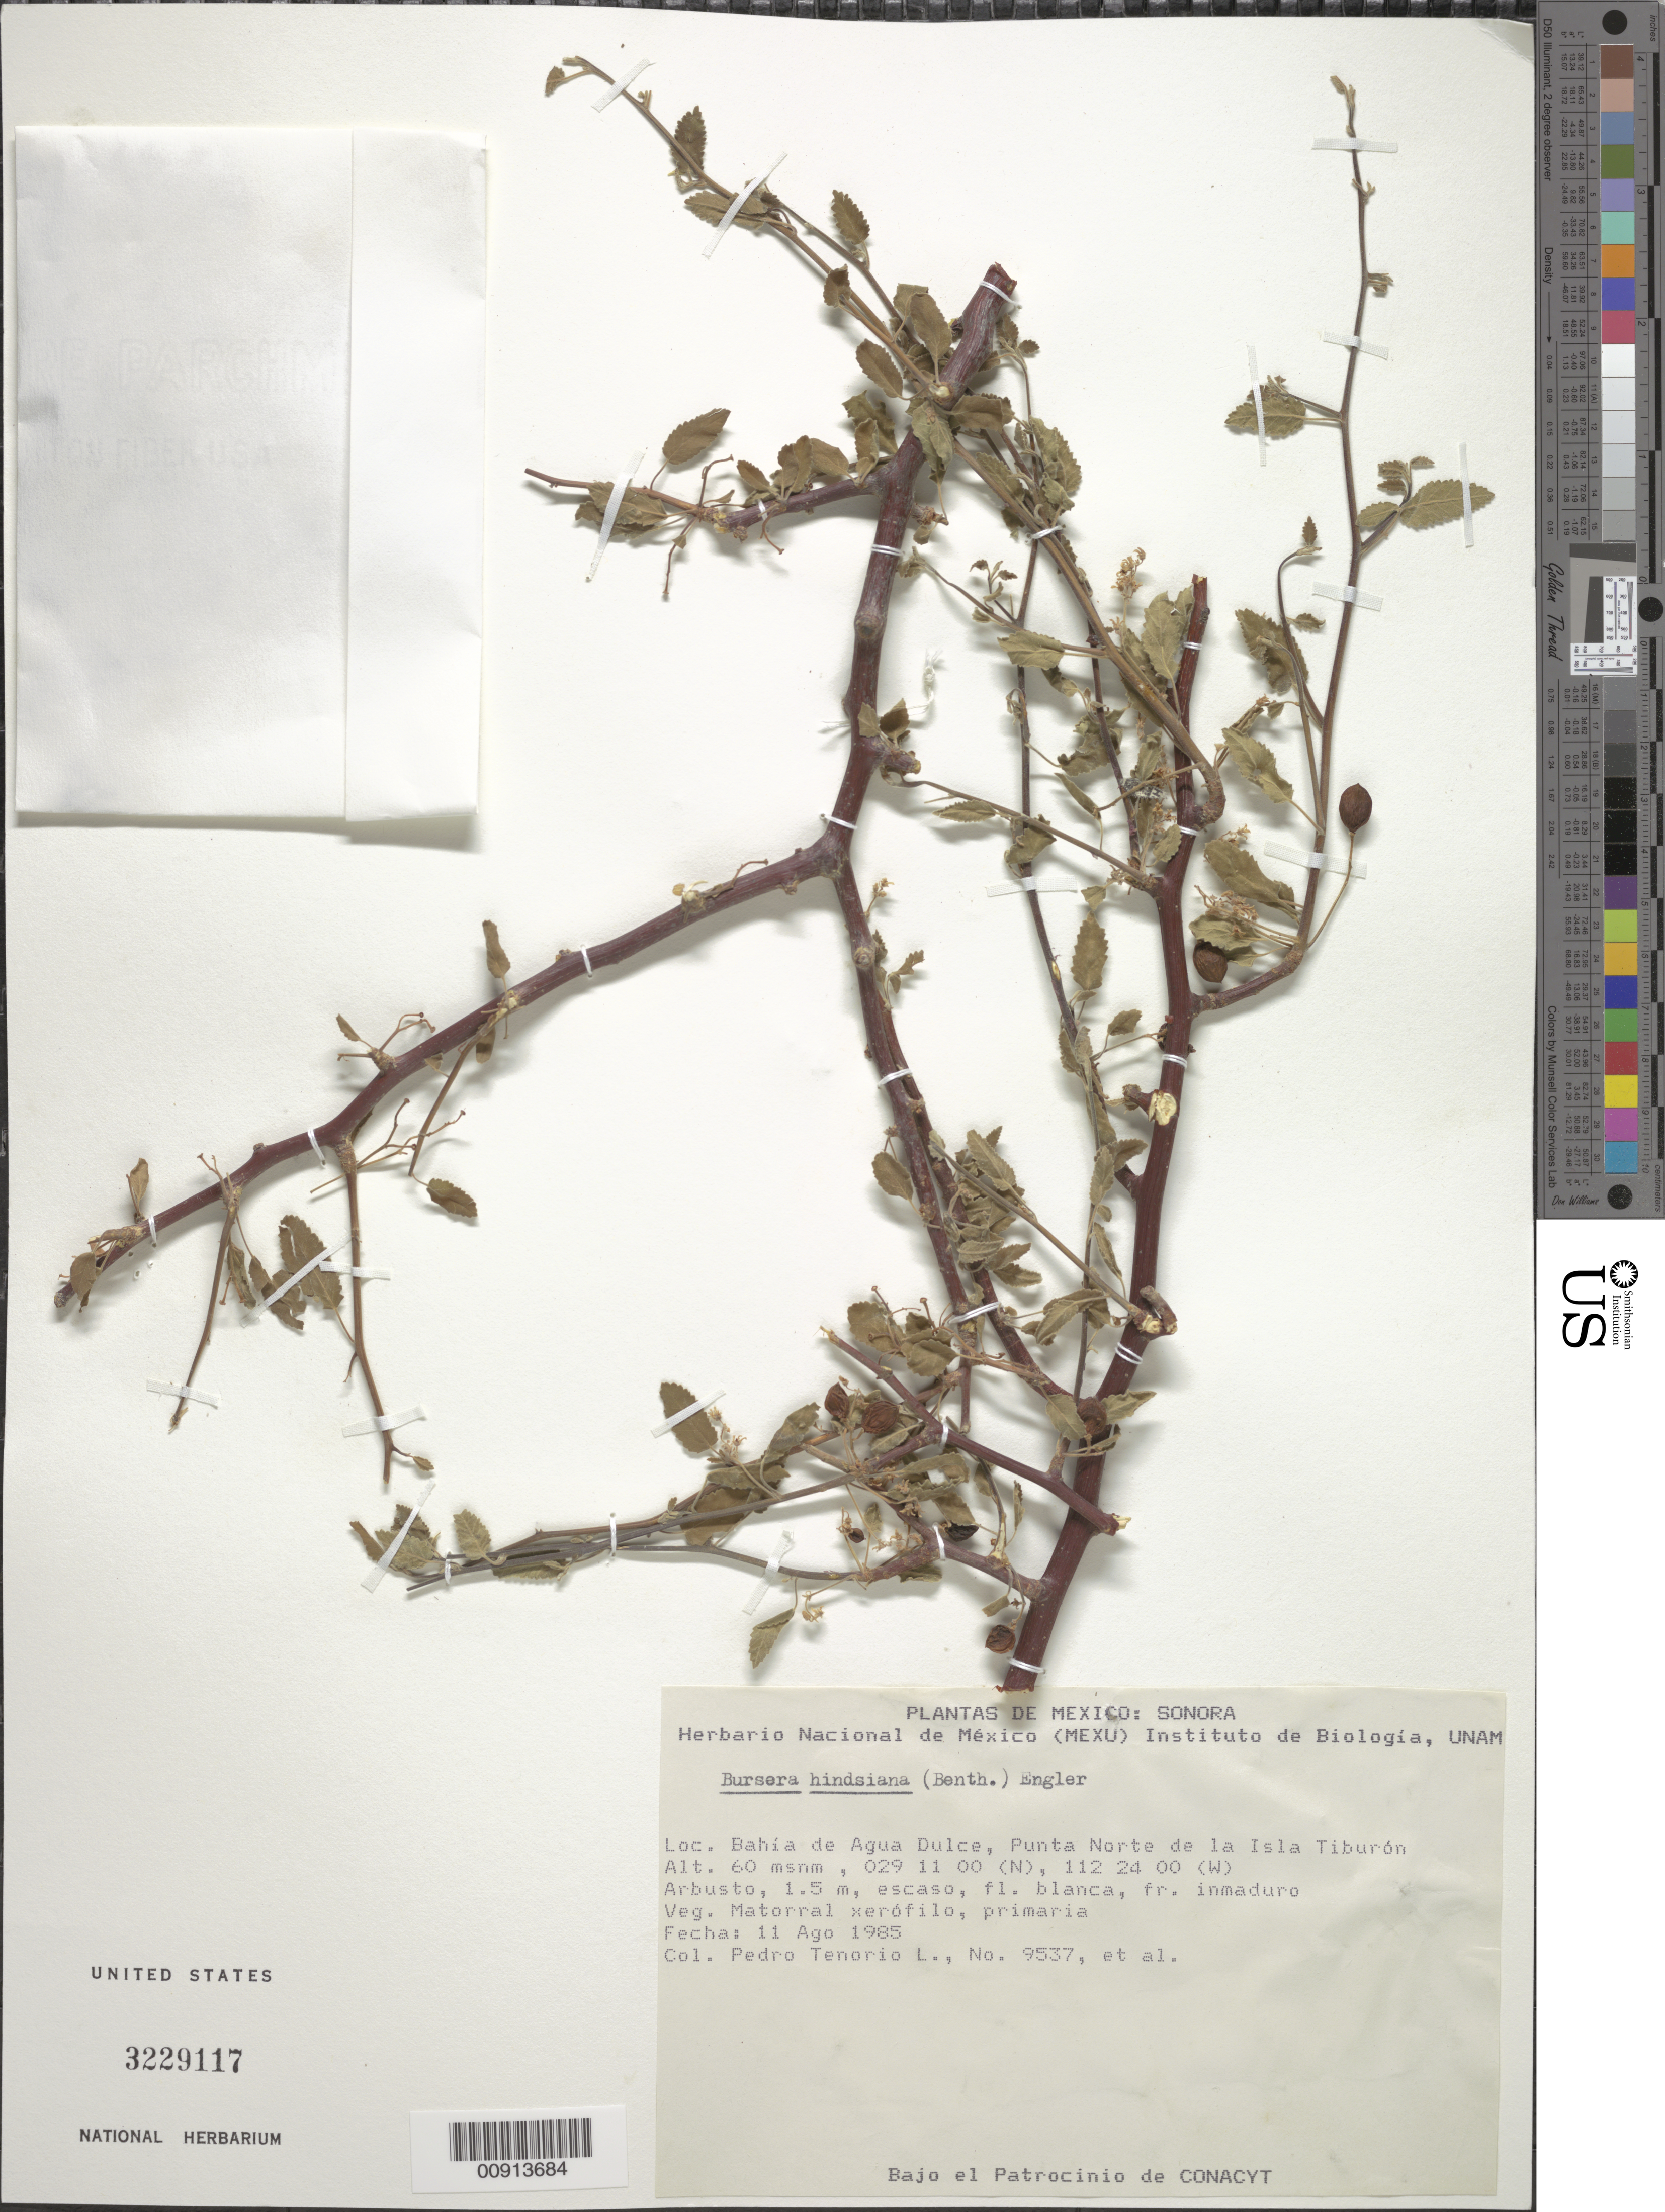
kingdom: Plantae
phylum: Tracheophyta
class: Magnoliopsida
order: Sapindales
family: Burseraceae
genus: Bursera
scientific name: Bursera hindsiana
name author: (Benth.) Engl.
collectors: P. Tenorio L. & et al.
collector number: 9537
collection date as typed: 11 Aug 1985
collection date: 1985-08-11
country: Mexico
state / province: Sonora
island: Tiburon I.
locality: Bahía de Agua Dulce, Punta Norte de la Isla Tiburón.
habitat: Matorral xerófilo, primaria.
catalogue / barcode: US 3229117